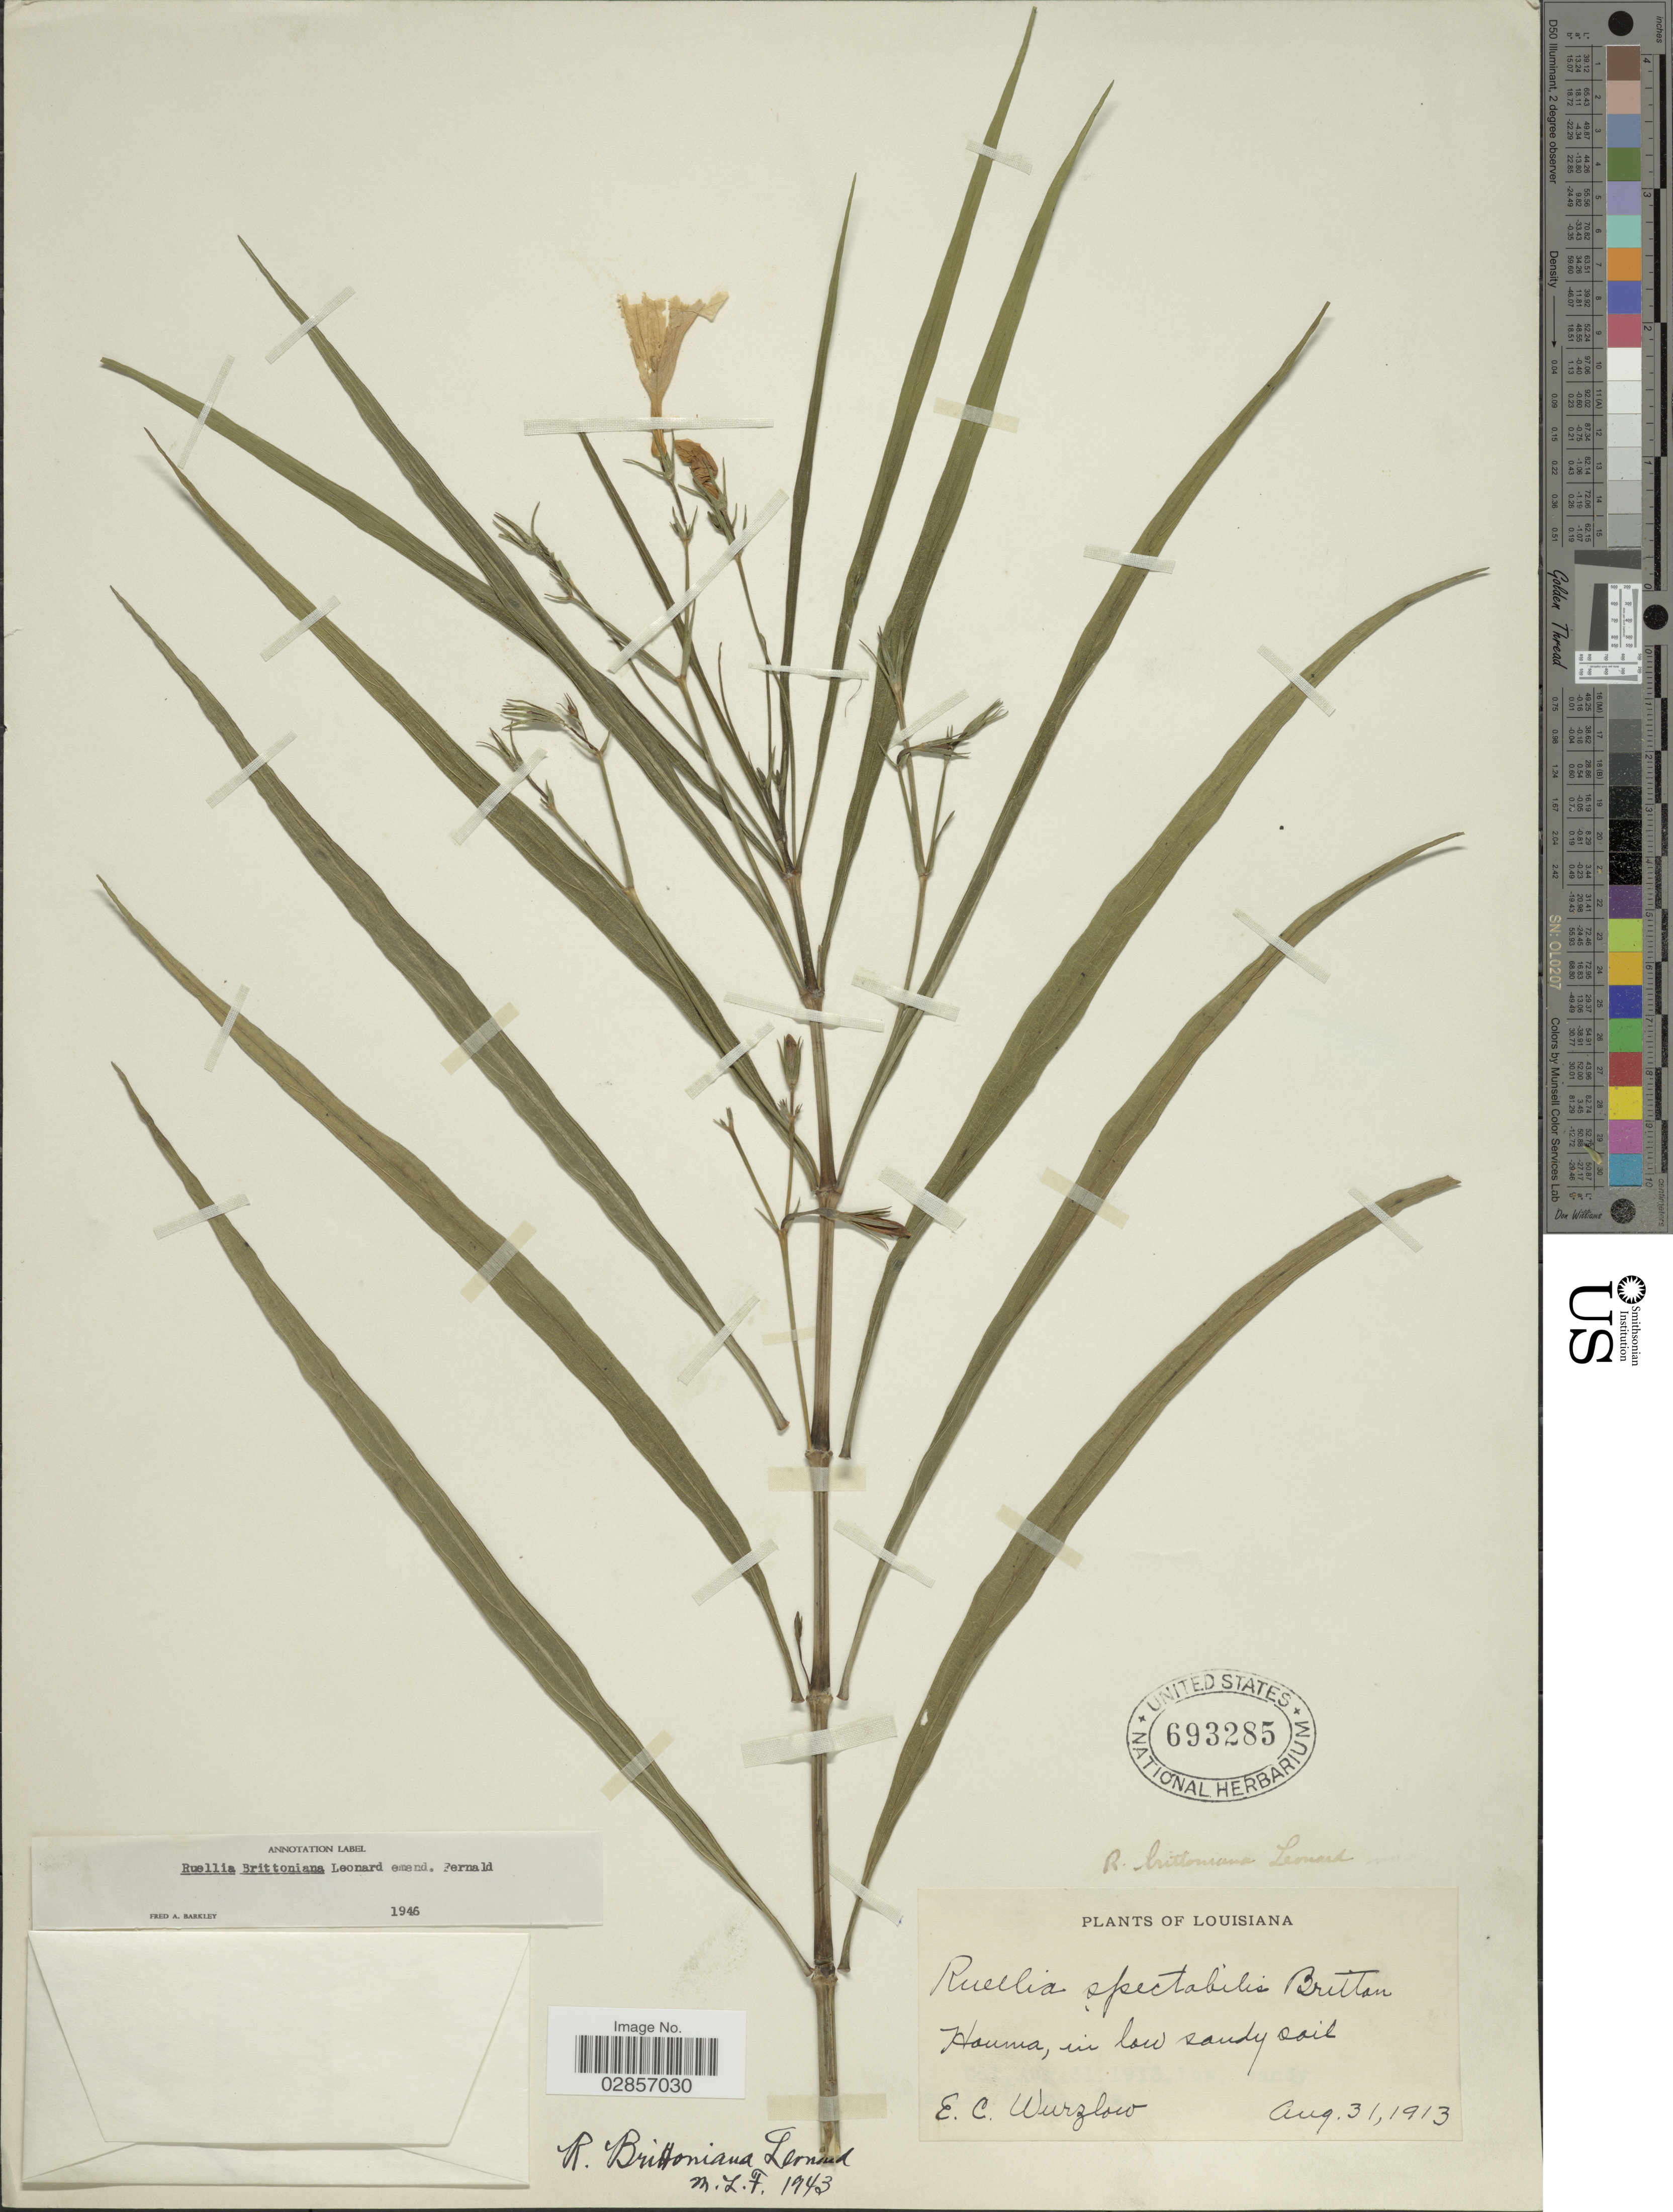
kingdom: Plantae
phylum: Tracheophyta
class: Magnoliopsida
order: Lamiales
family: Acanthaceae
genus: Ruellia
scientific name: Ruellia coerulea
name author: Morong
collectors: E. Wurzlow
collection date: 1913-08-31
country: United States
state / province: Louisiana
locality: Hauma.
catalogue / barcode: US 693285